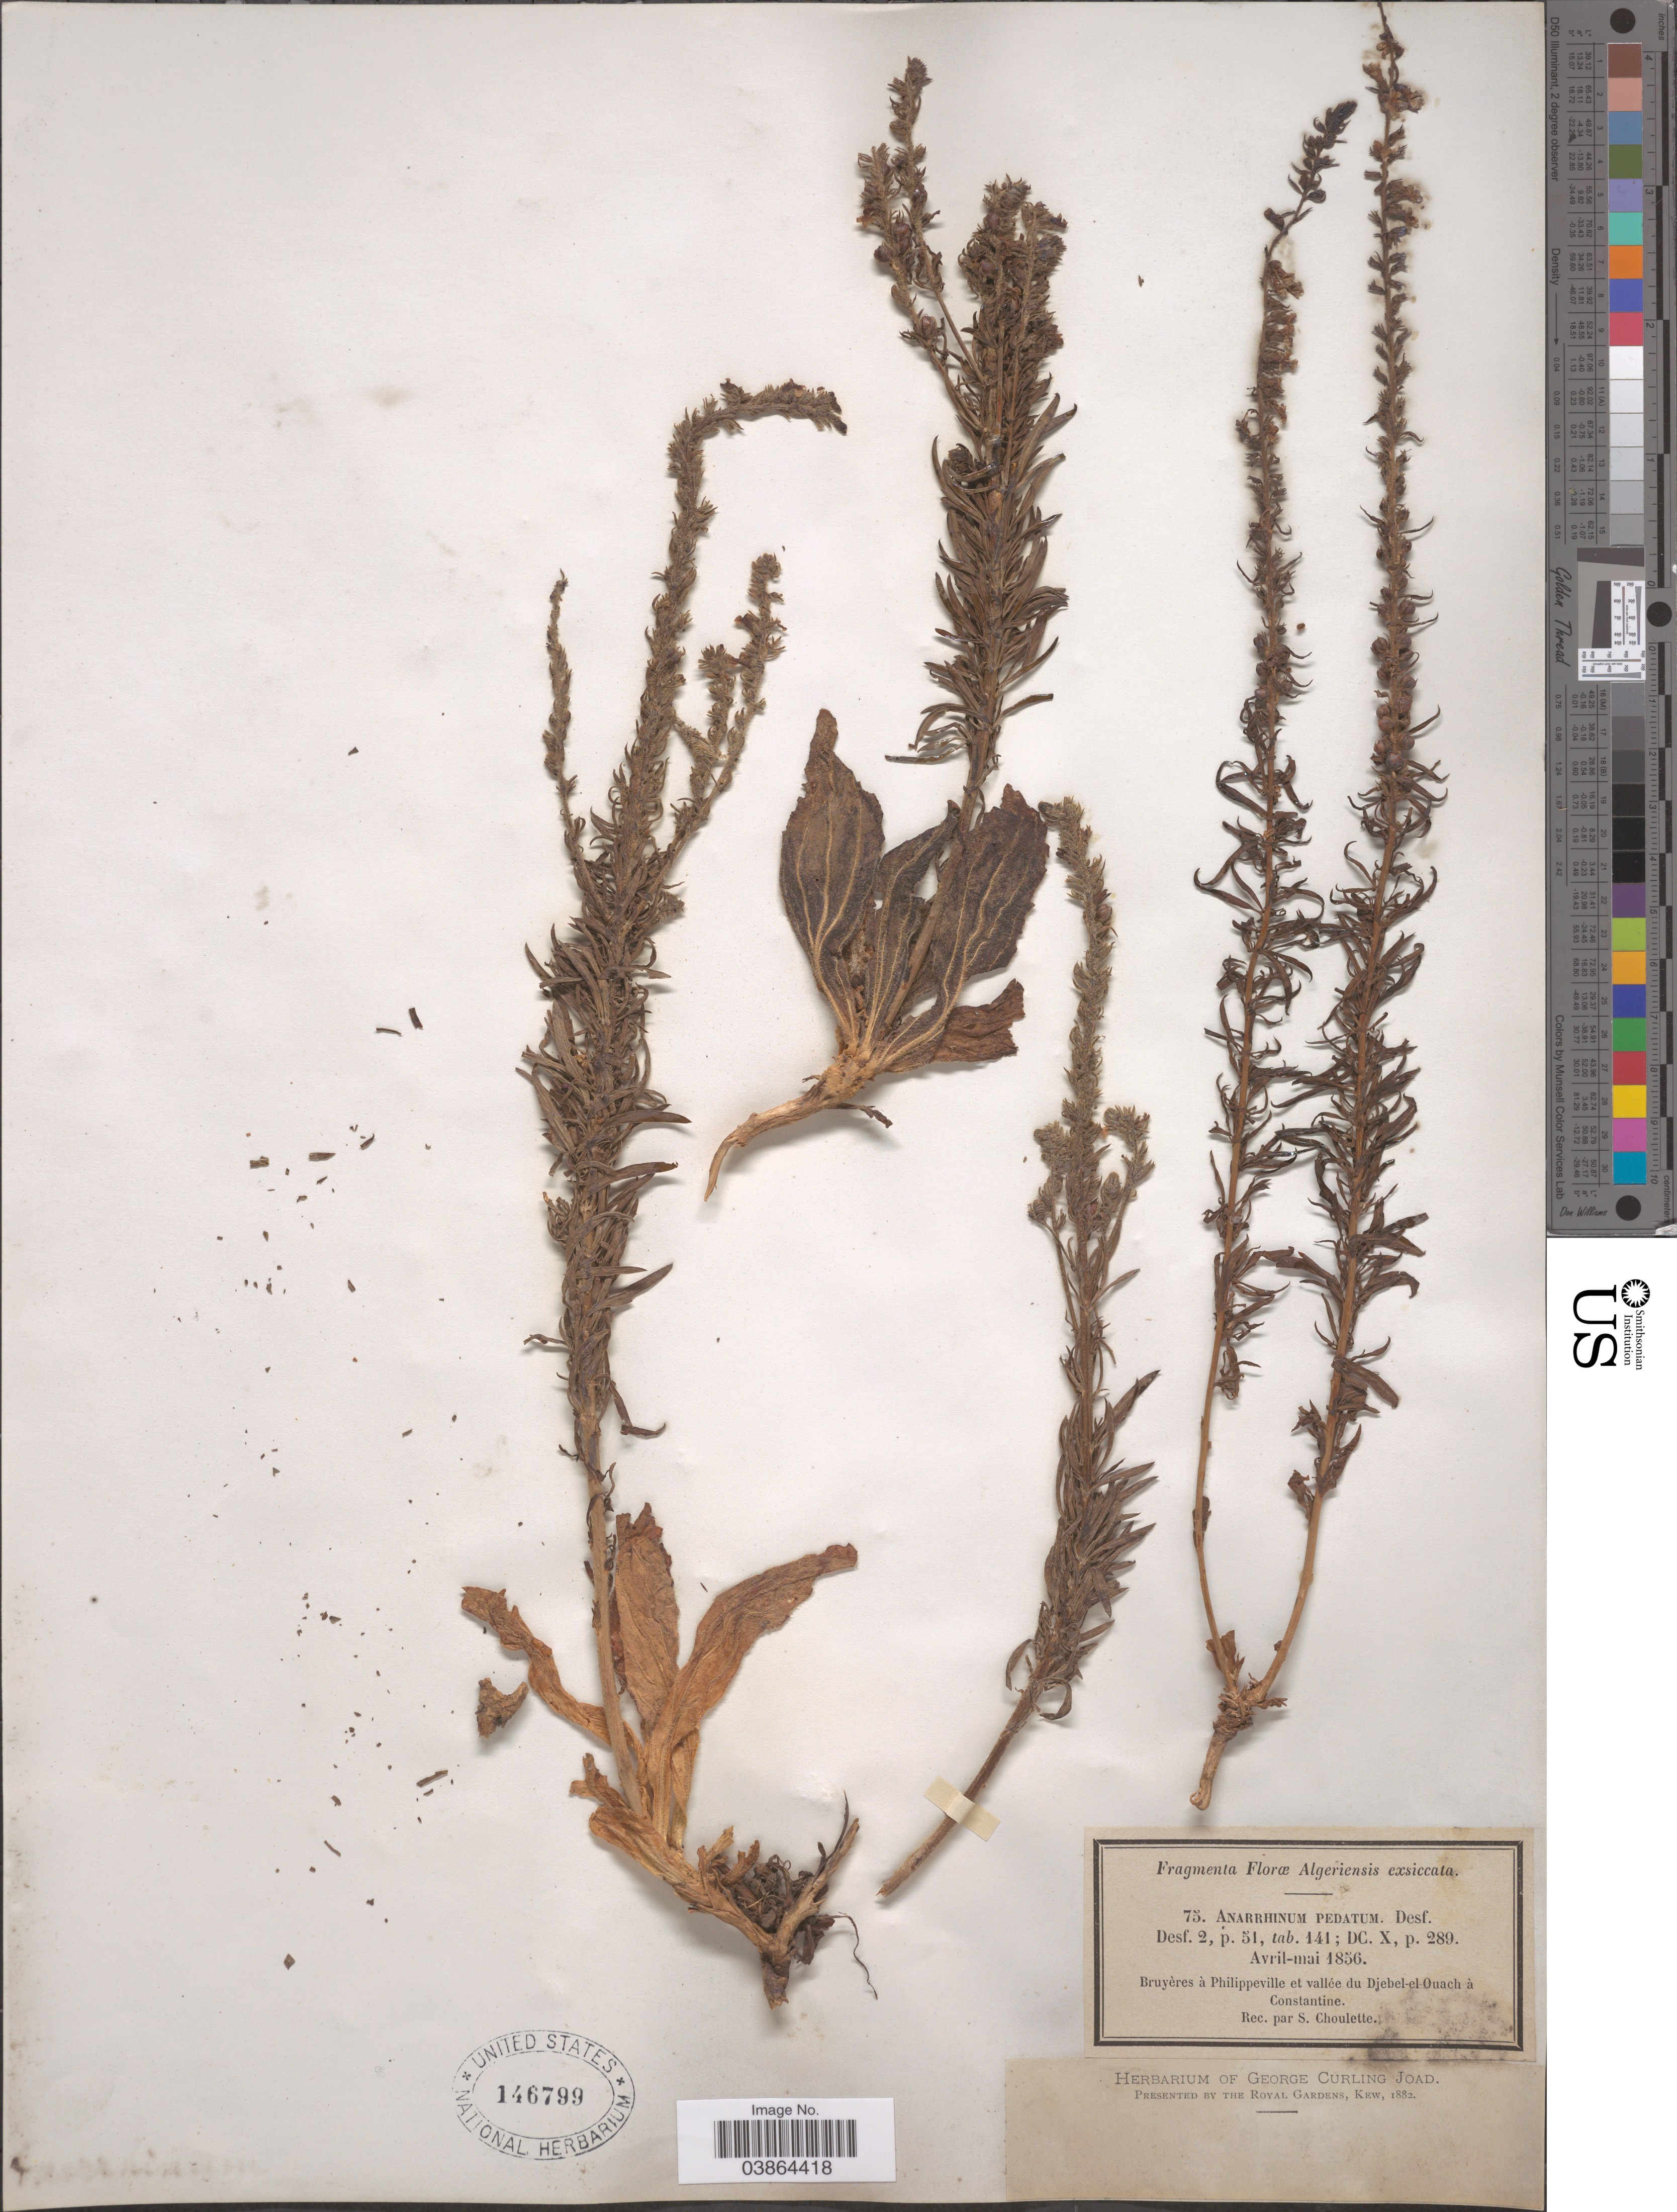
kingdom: Plantae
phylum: Tracheophyta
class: Magnoliopsida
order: Lamiales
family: Plantaginaceae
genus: Anarrhinum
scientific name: Anarrhinum pedatum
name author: Desf.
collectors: ex herb. George Curling Joad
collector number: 75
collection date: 1856-04/1856-05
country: Algeria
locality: Bruyères à Philippeville et vallée du Djebel-el-Ouach à Constantine.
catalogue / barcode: US 146799